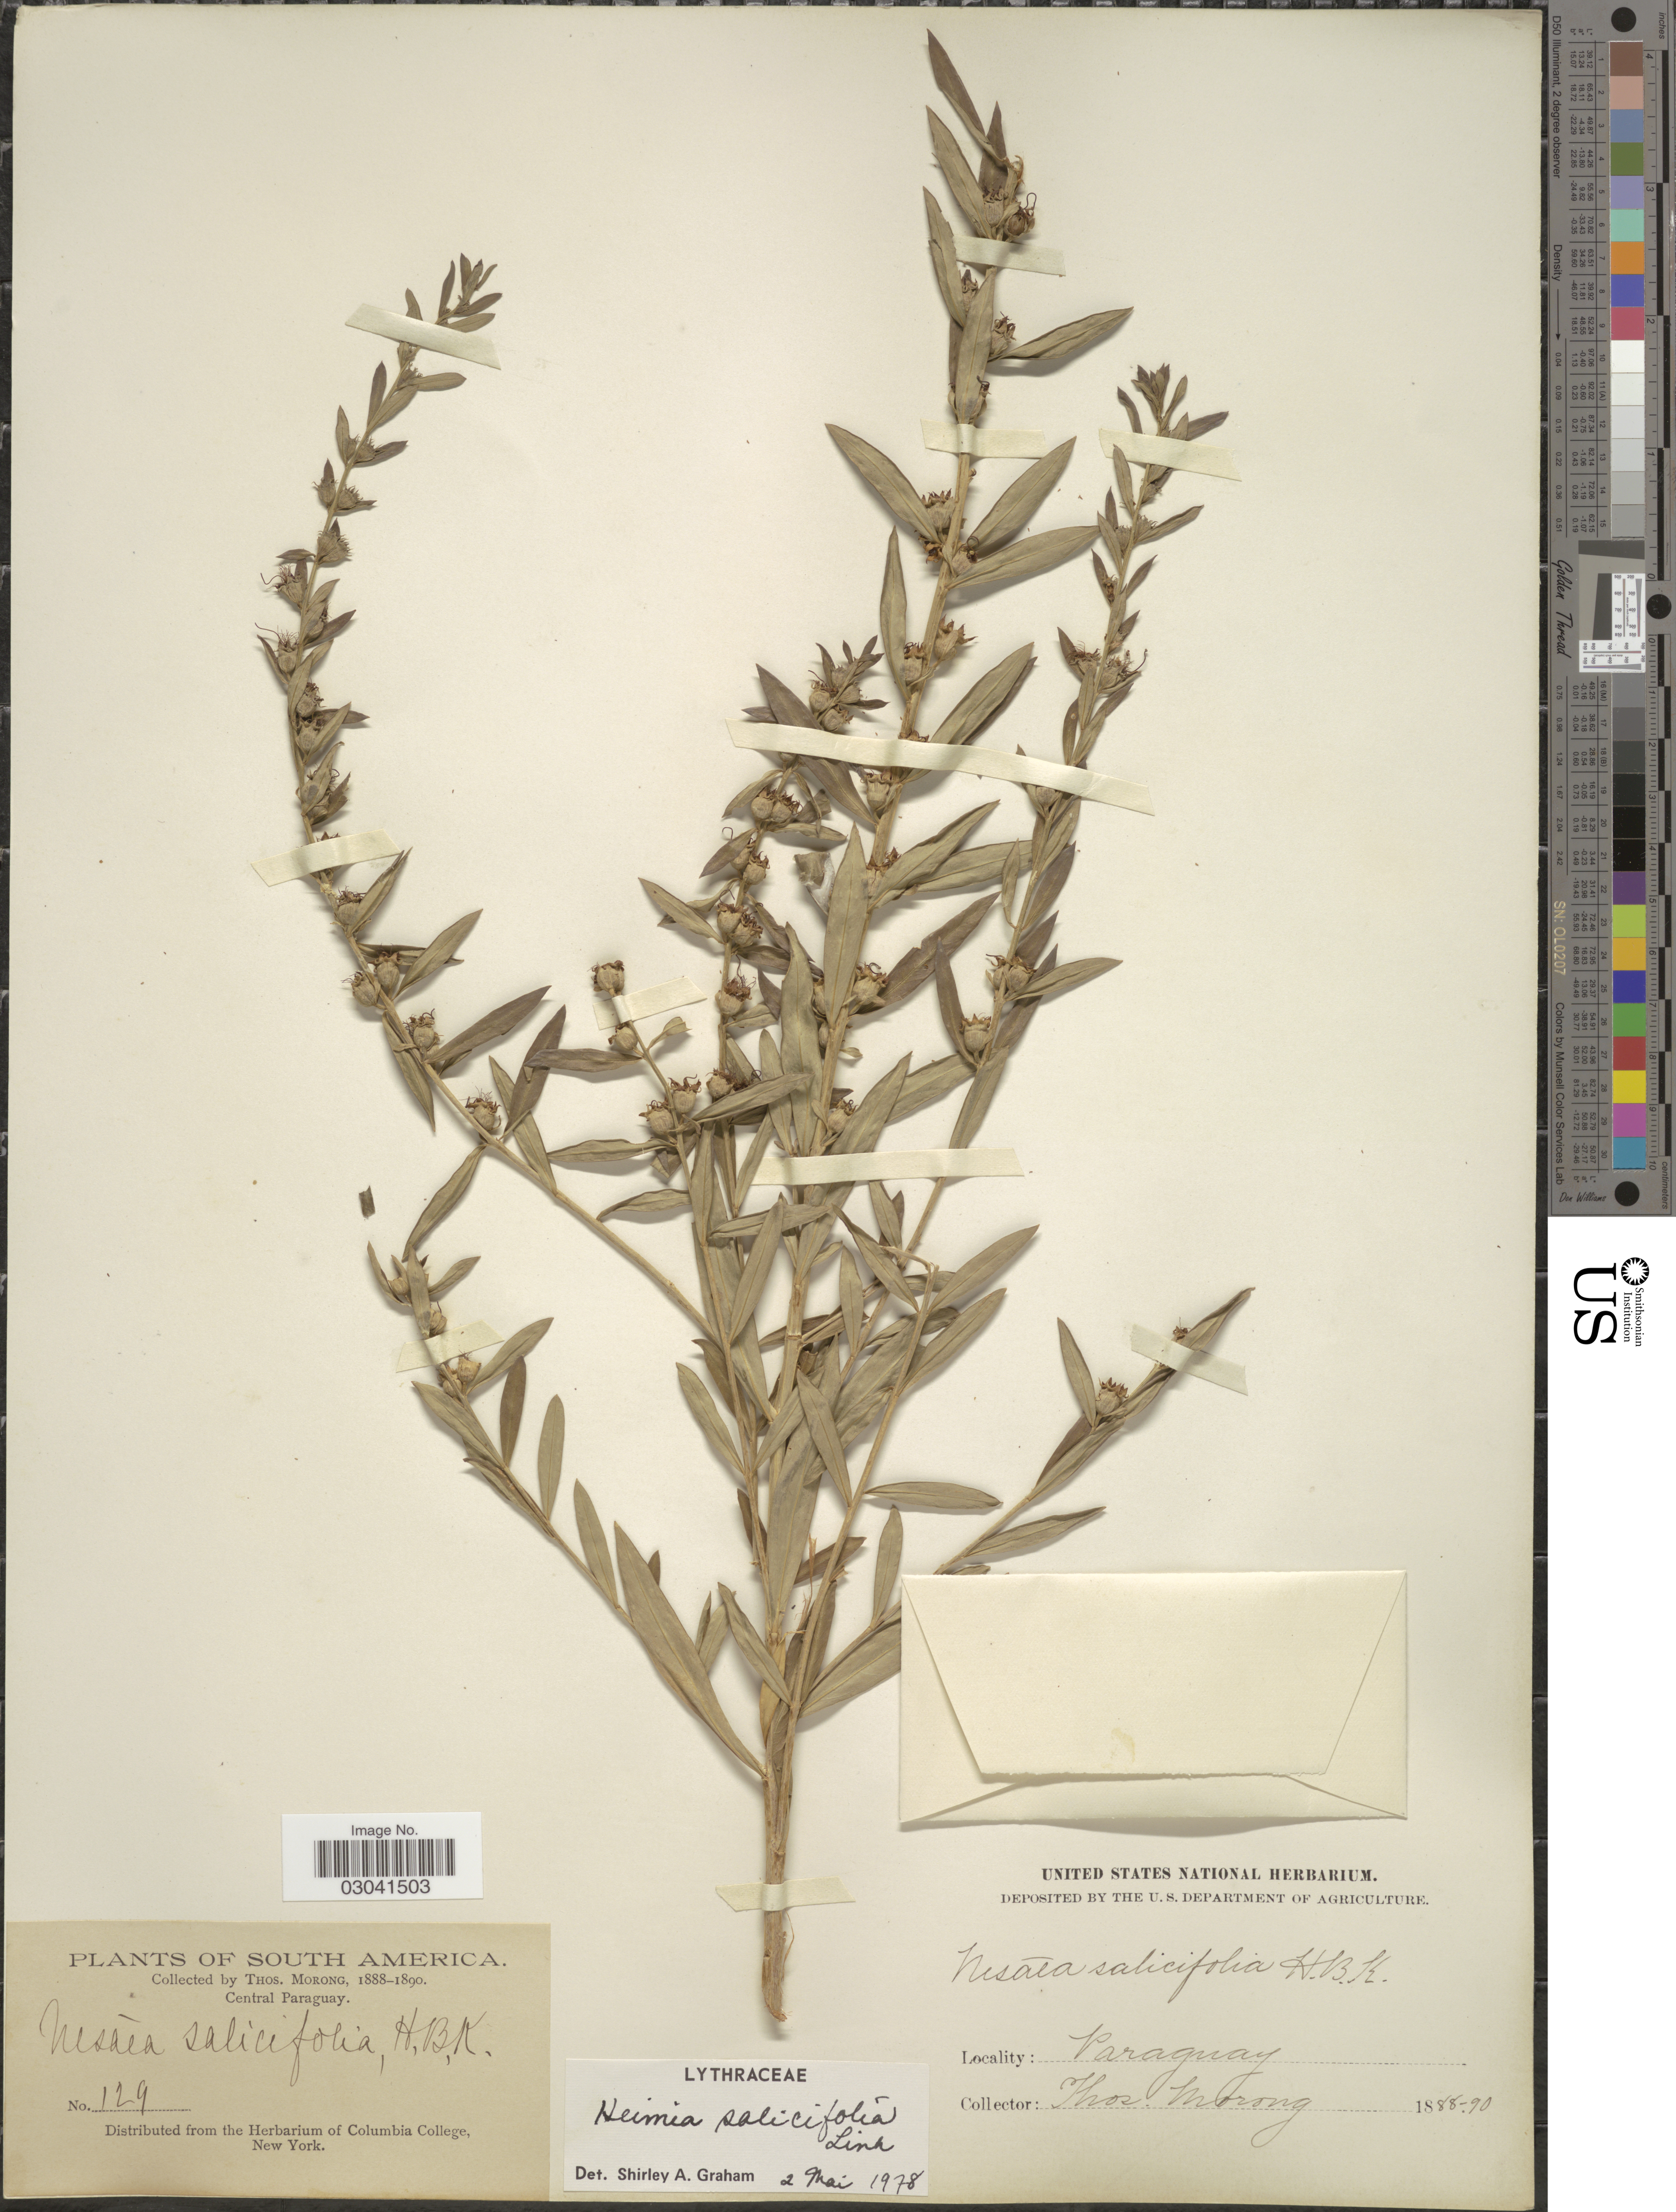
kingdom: Plantae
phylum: Tracheophyta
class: Magnoliopsida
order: Myrtales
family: Lythraceae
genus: Heimia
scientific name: Heimia salicifolia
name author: Link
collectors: ex herb. T. Morong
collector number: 129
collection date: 1888/1890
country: Paraguay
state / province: Central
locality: Central Paraguay.